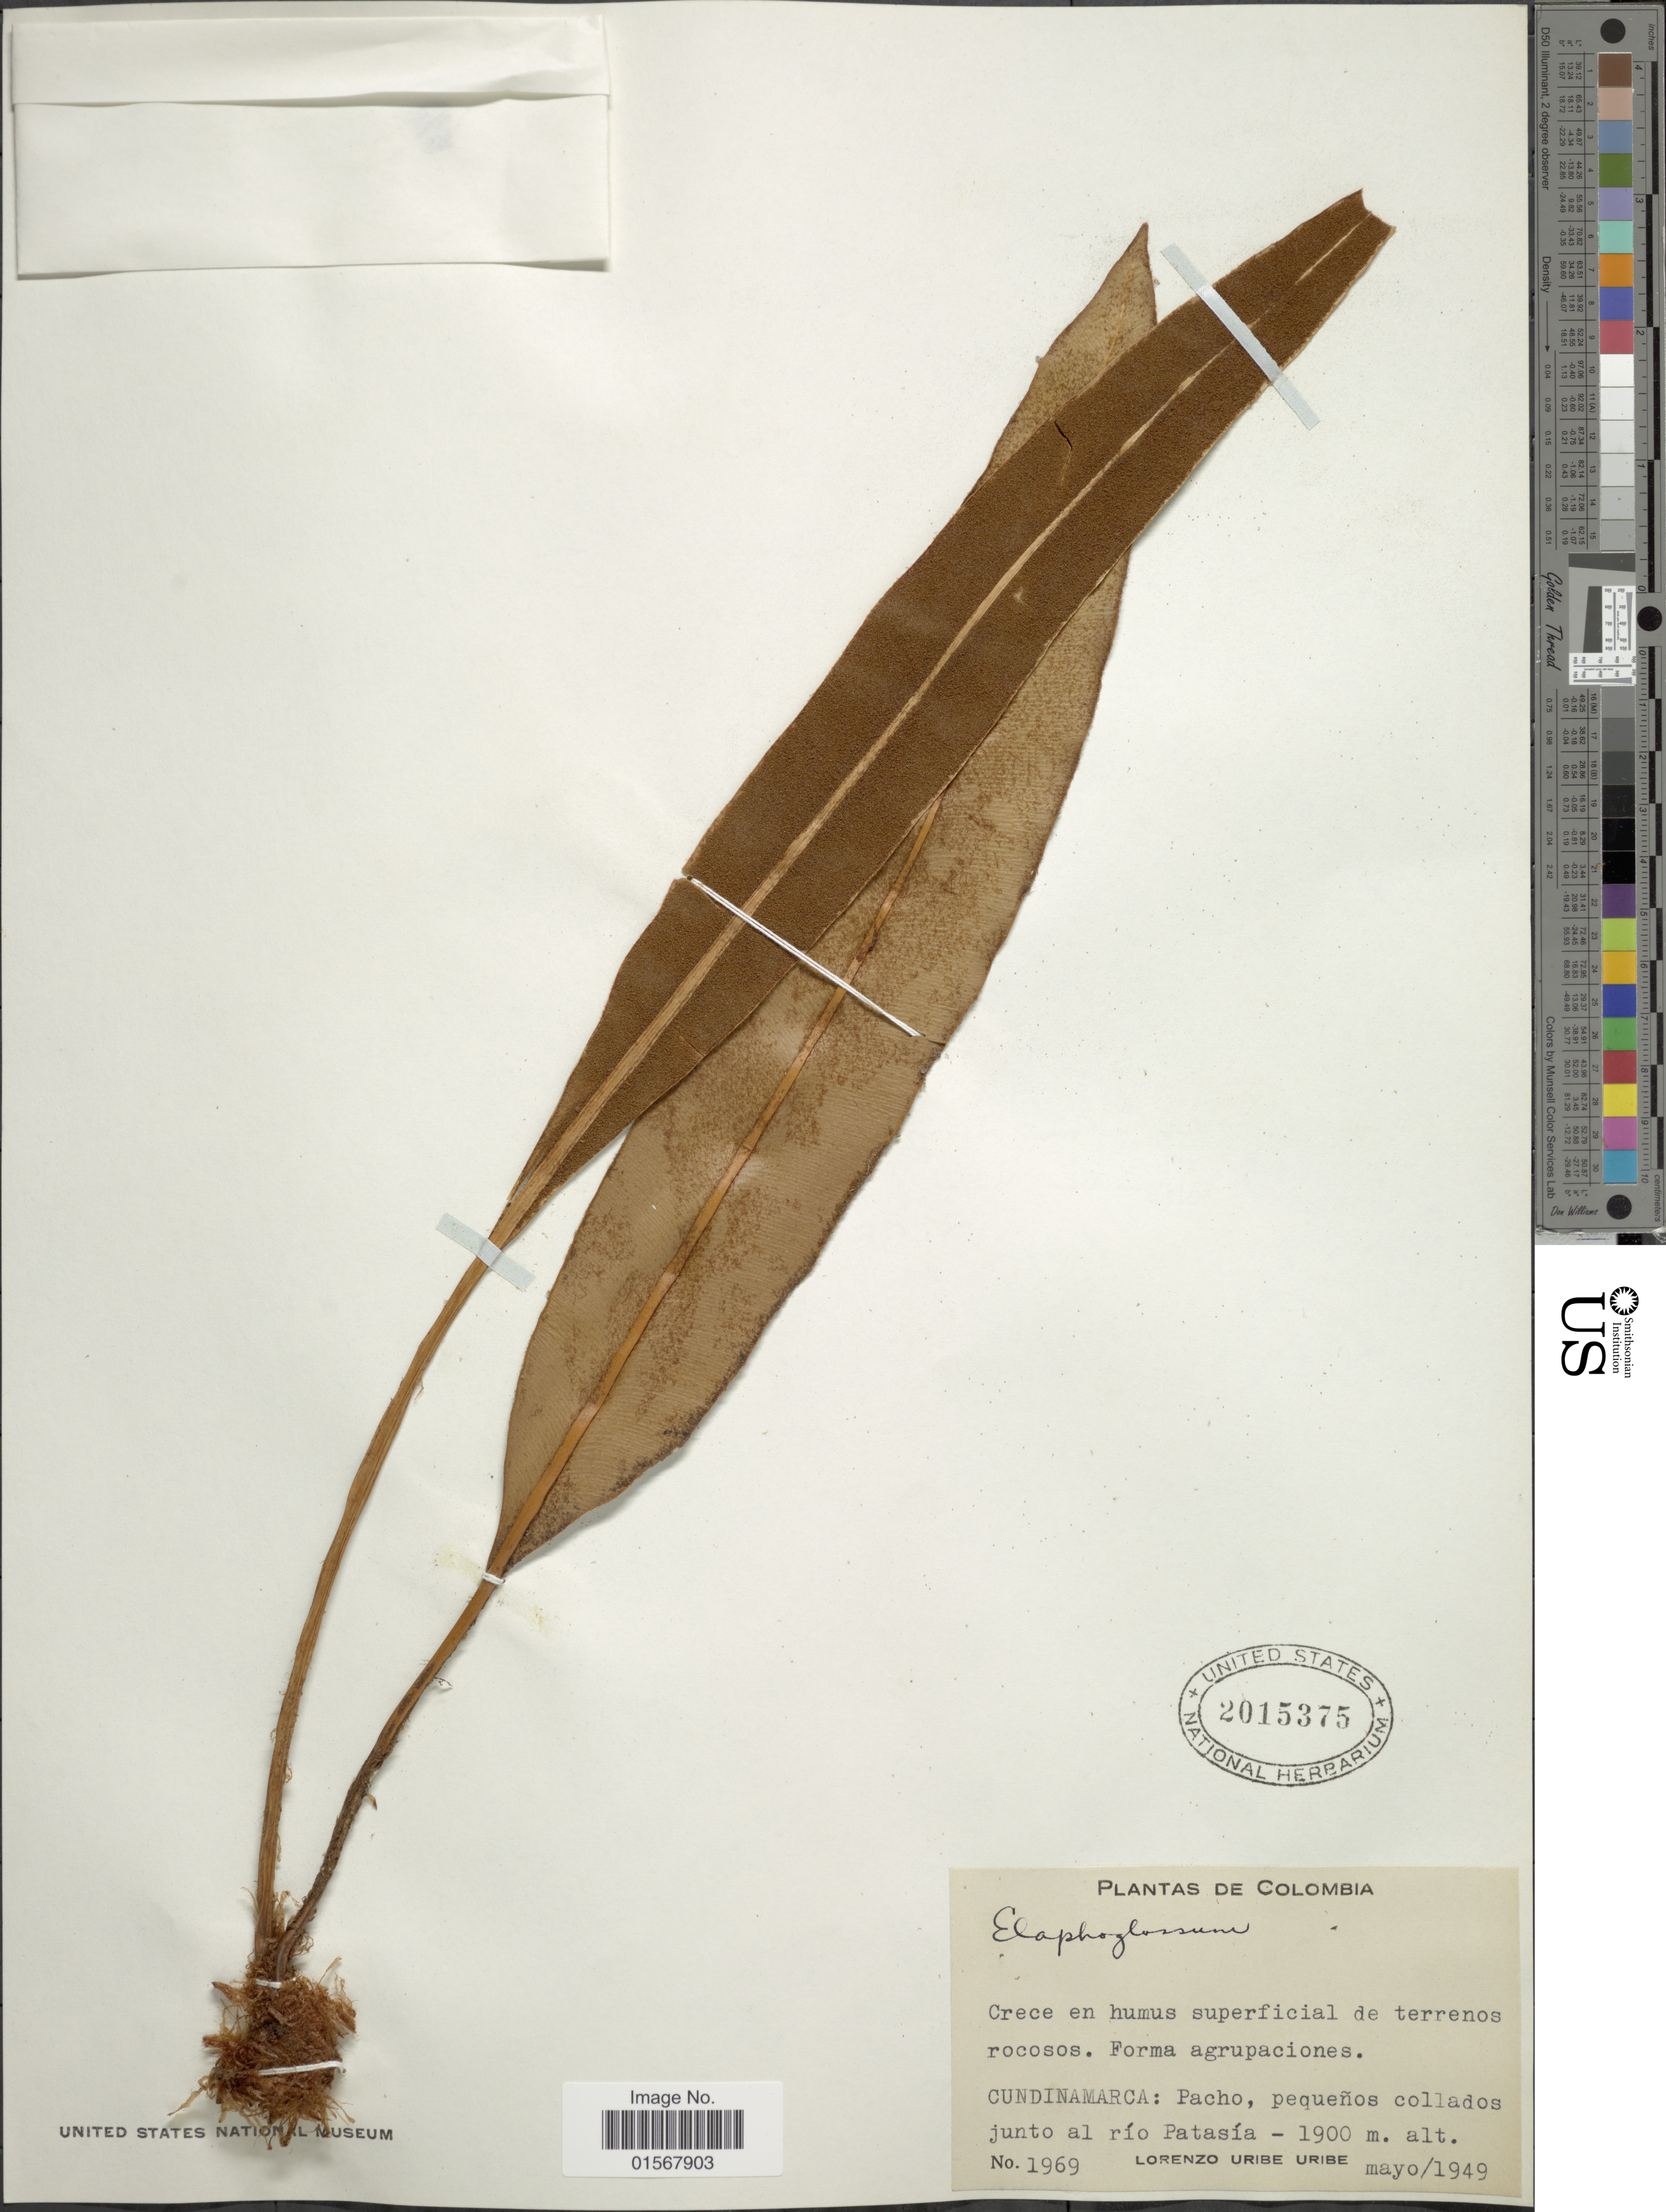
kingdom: Plantae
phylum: Tracheophyta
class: Polypodiopsida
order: Polypodiales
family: Dryopteridaceae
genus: Elaphoglossum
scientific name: Elaphoglossum sp.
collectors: L. Uribe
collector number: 1969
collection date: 1949-05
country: Colombia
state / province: Cundinamarca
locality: Cundinamarca: Pacho, pequenos collados junto al rio Patasia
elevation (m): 1900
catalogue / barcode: US 2015375